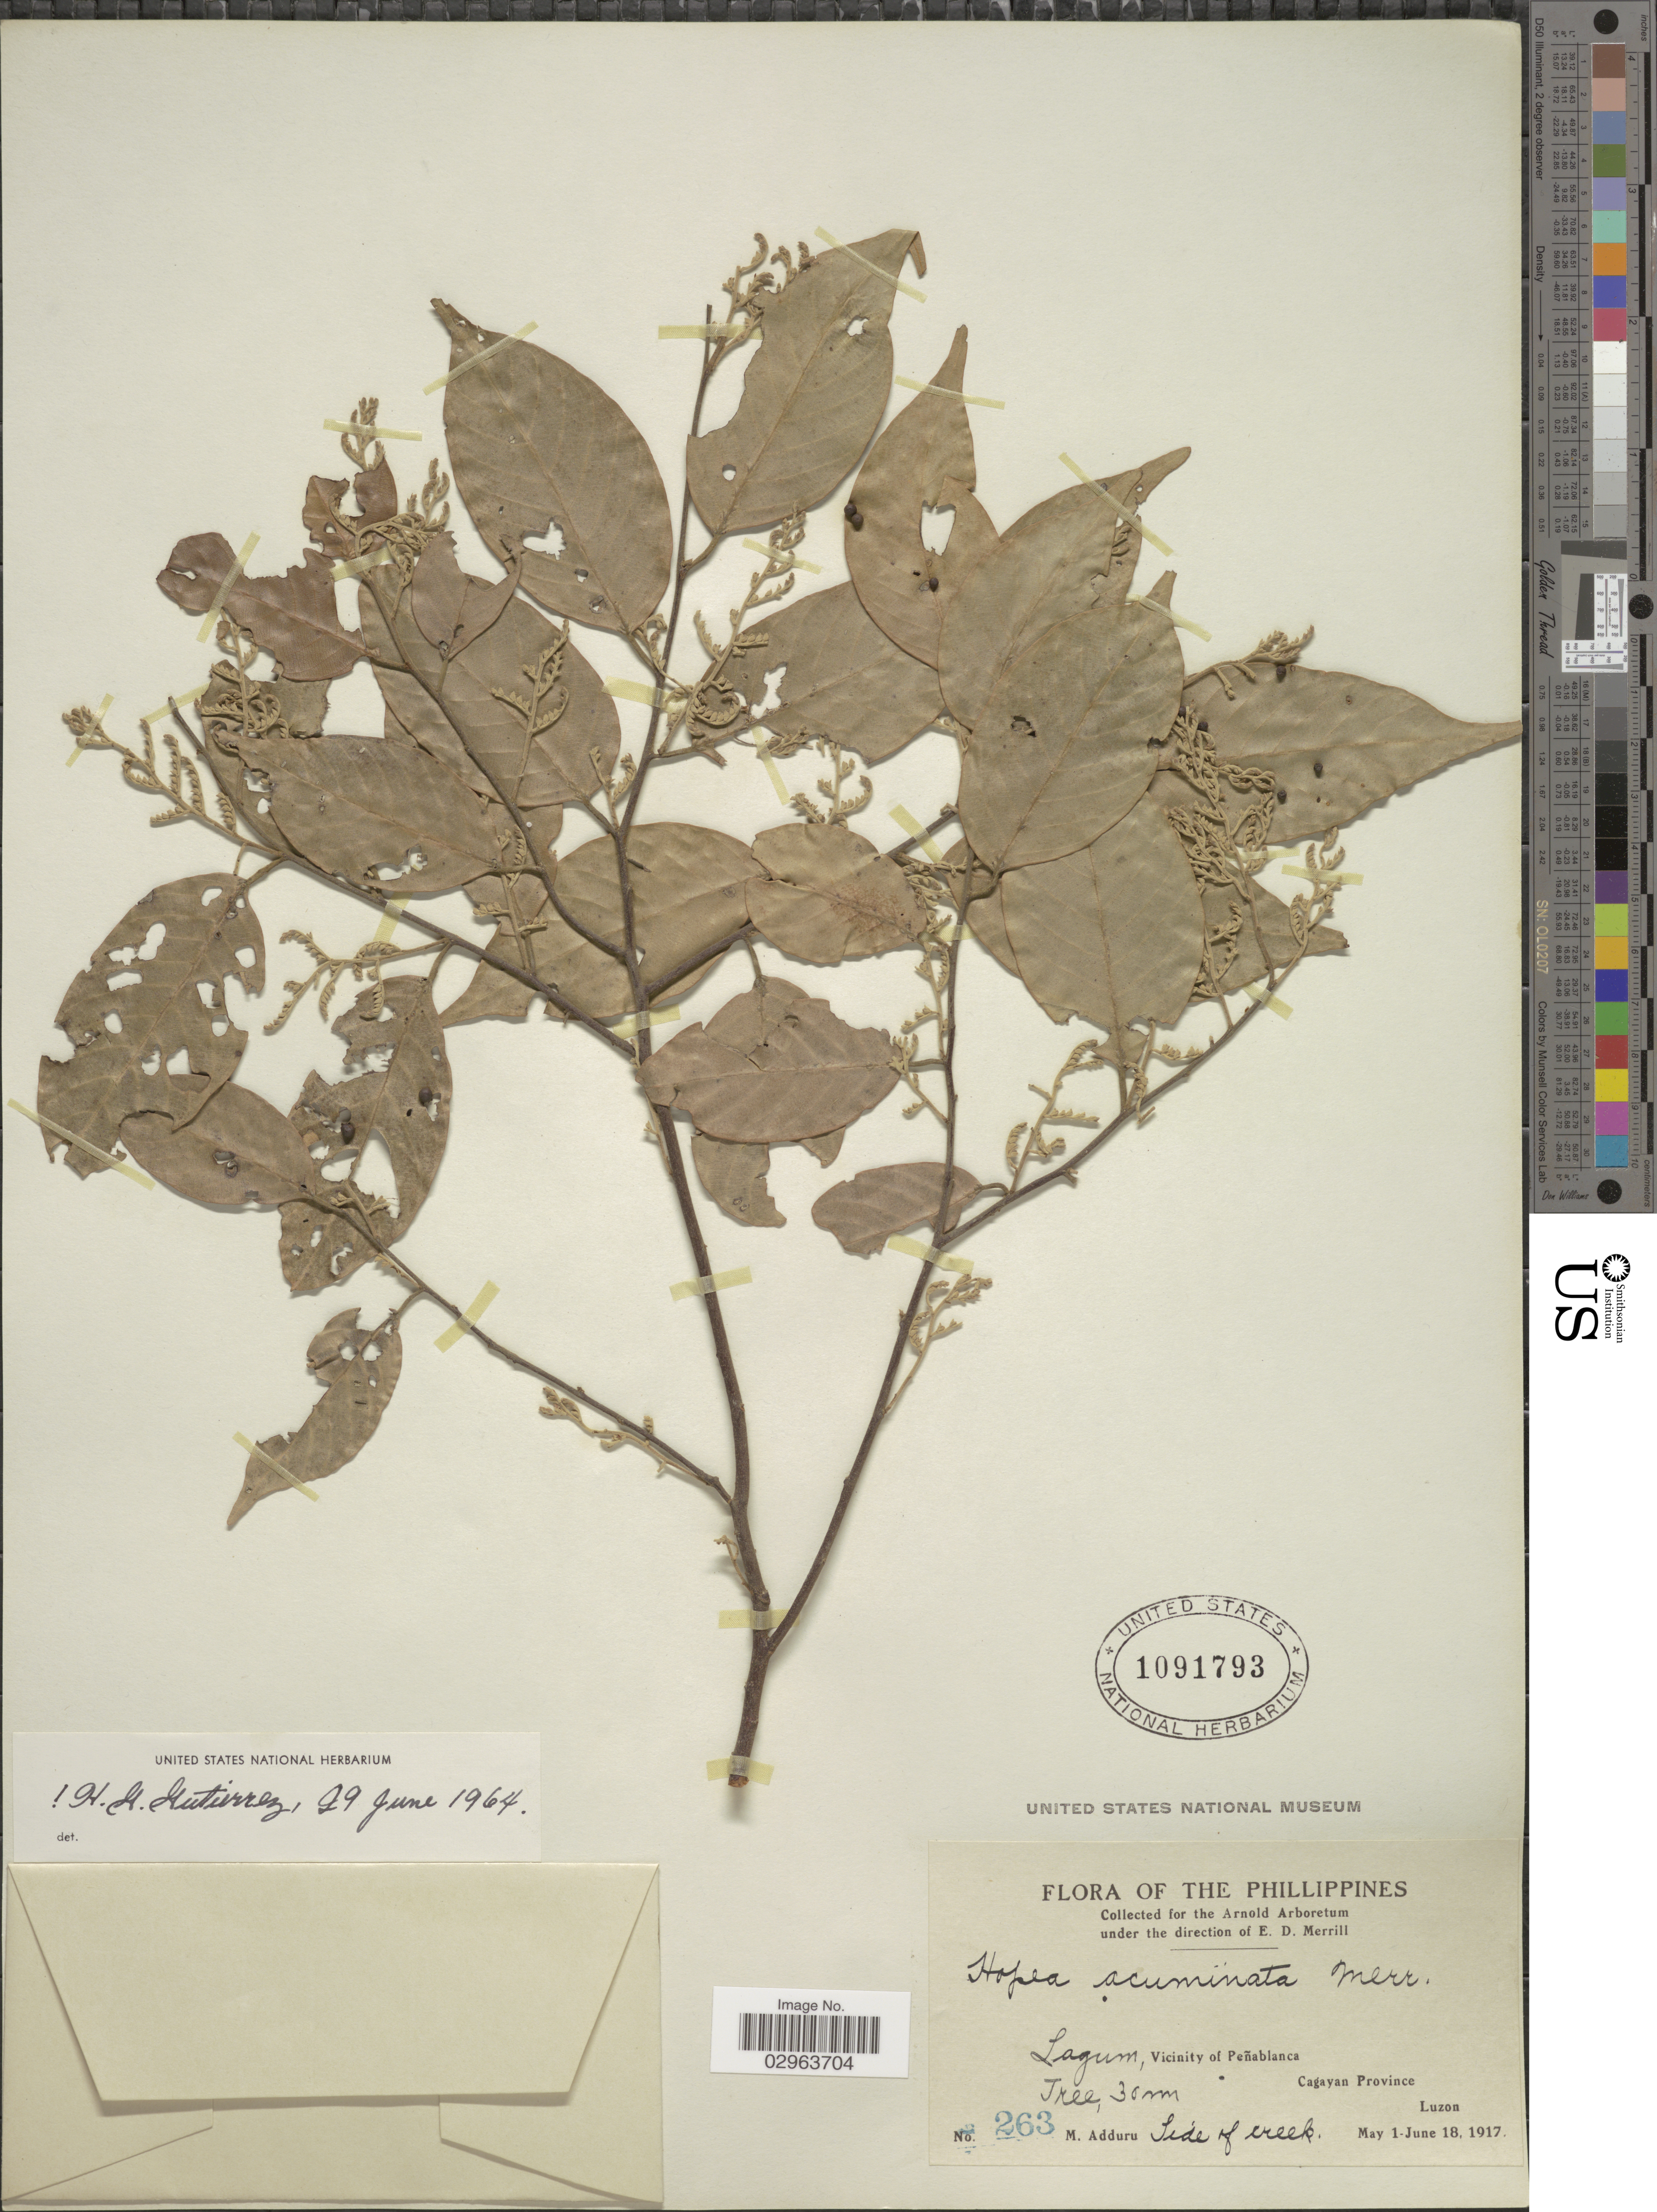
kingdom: Plantae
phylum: Tracheophyta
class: Magnoliopsida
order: Malvales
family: Dipterocarpaceae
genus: Hopea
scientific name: Hopea acuminata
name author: Merr.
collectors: M. Adduru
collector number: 263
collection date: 1917-05-01/1917-06-18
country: Philippines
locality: Lagum, Vicinity of Peñablanca Cayagan Province Luzon.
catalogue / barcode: US 1091793